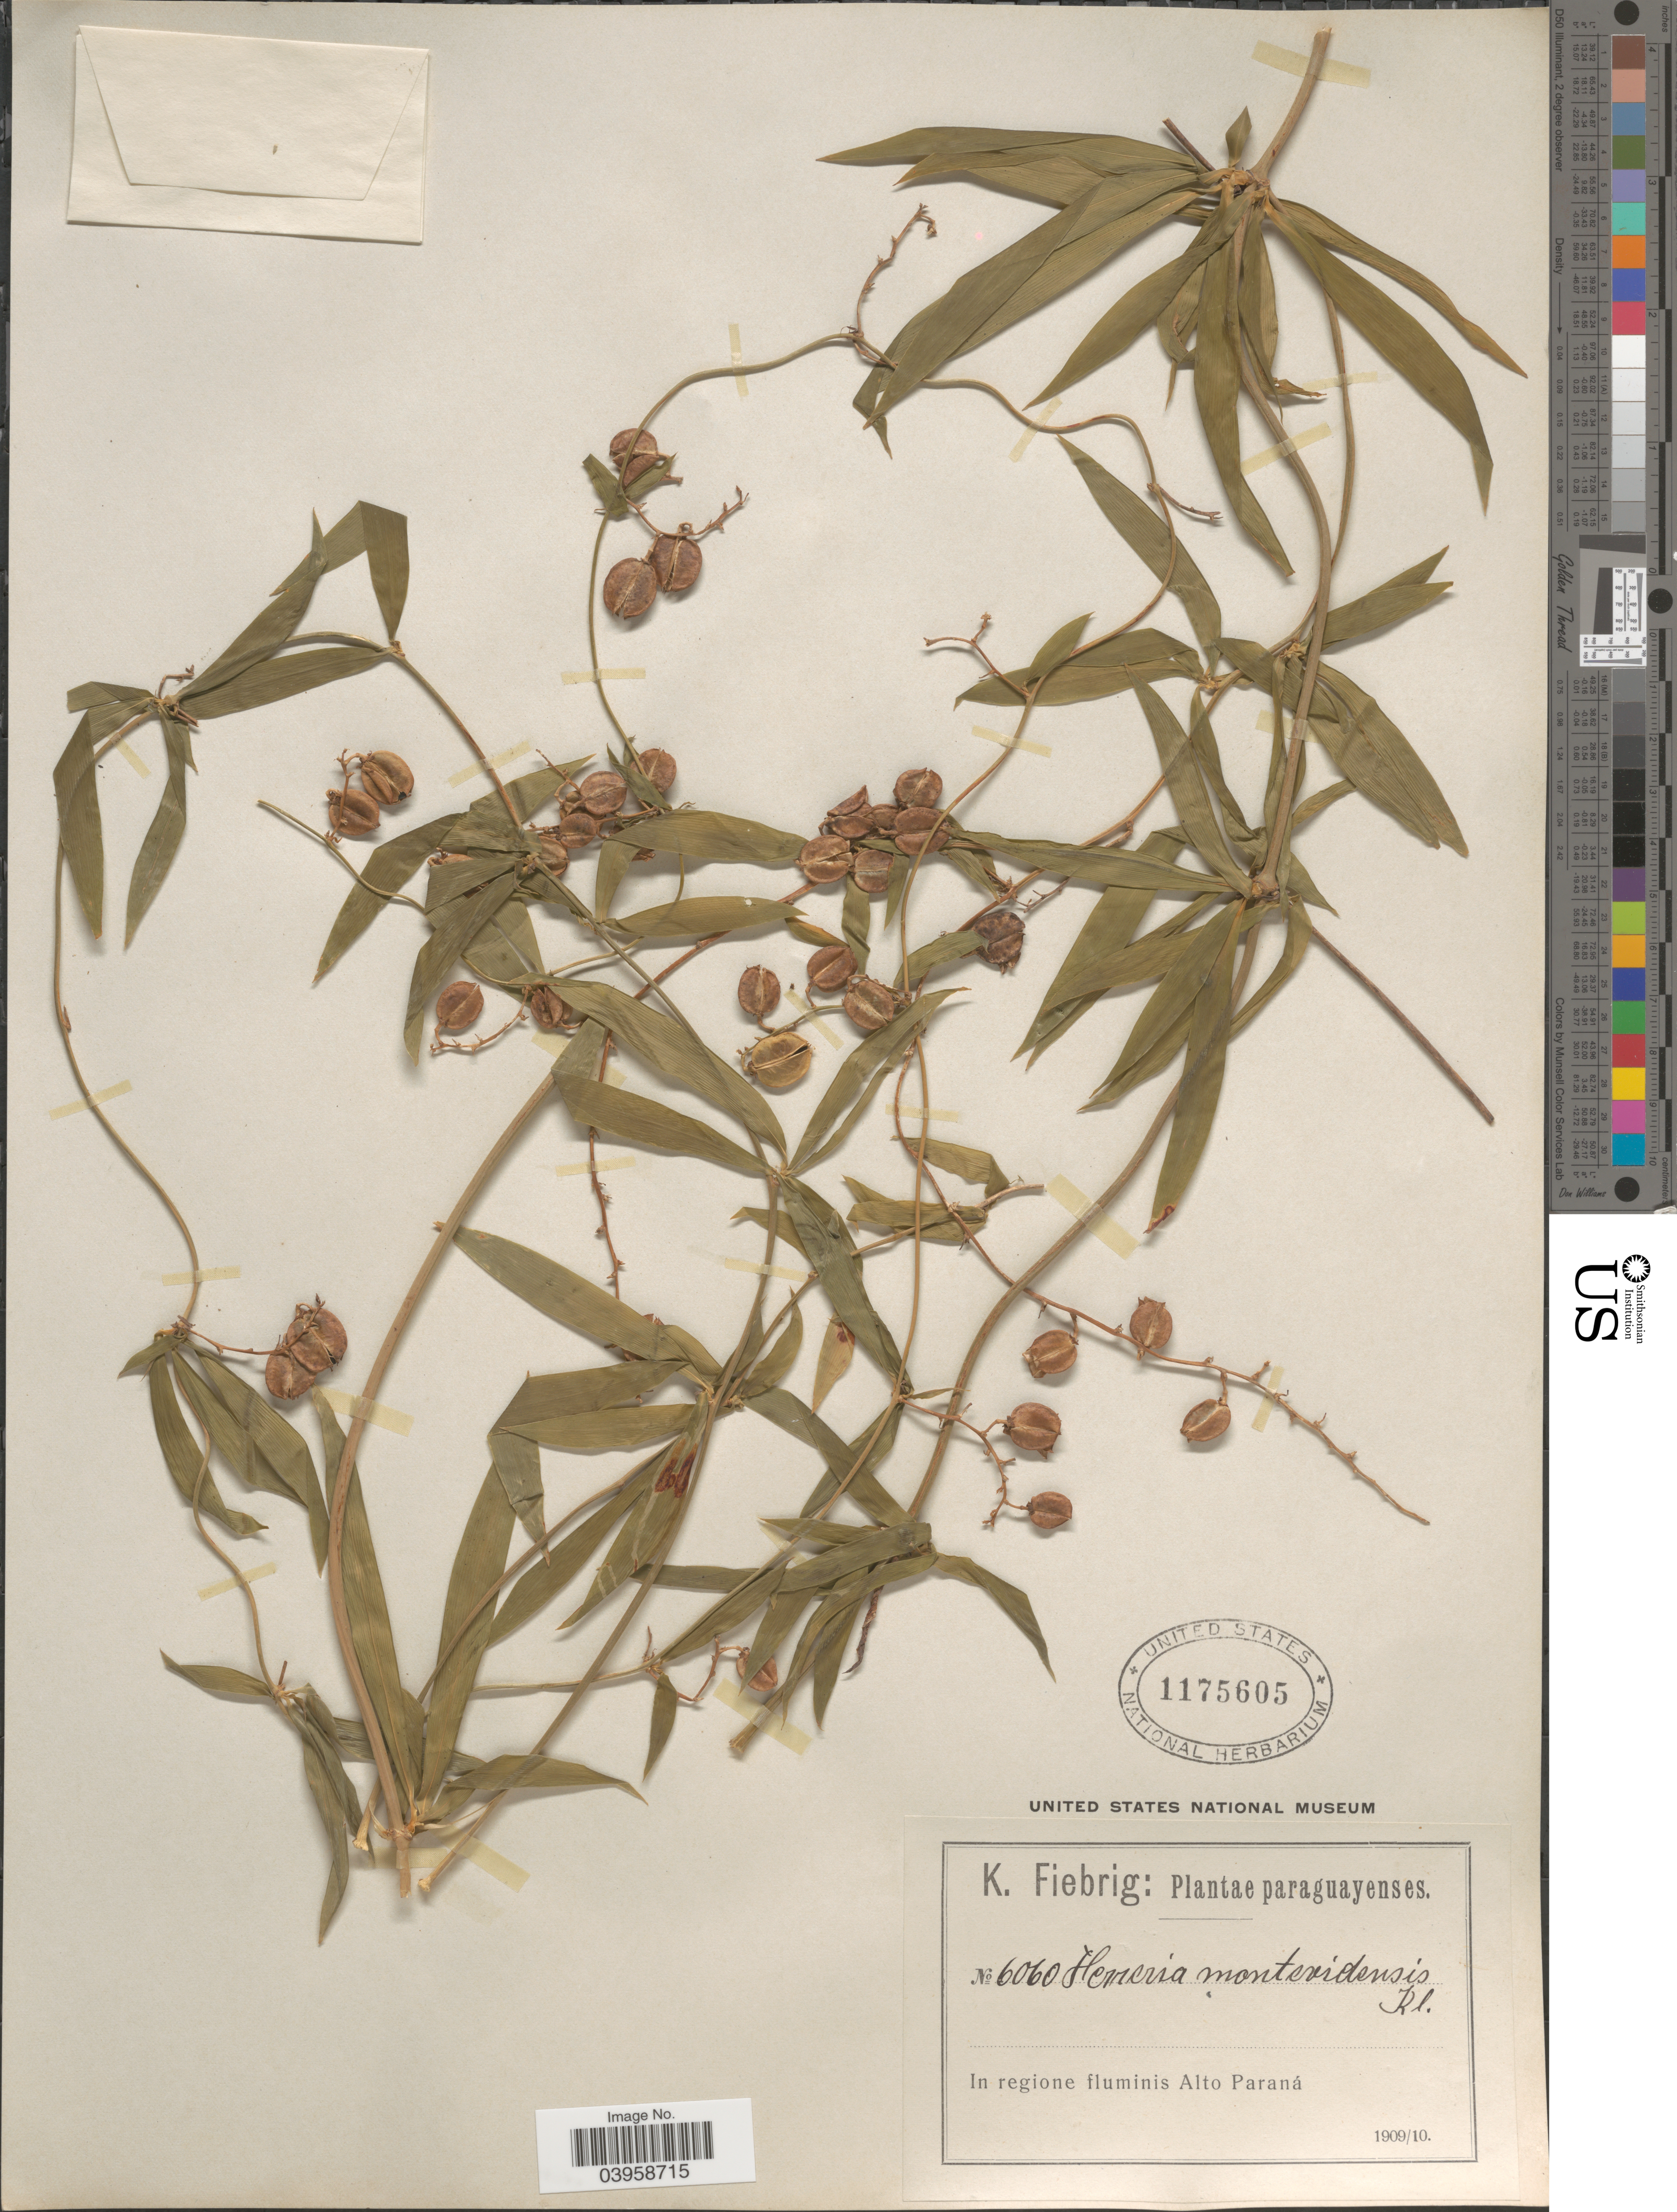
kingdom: Plantae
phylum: Tracheophyta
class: Liliopsida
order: Asparagales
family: Asparagaceae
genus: Herreria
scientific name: Herreria montevidensis var. montevidensis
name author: Klotzsch ex Griseb.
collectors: K. Fiebrig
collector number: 6060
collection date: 1909/1910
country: Paraguay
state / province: Alto Parana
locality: In regione fluminis Alto Paraná.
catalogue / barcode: US 1175605